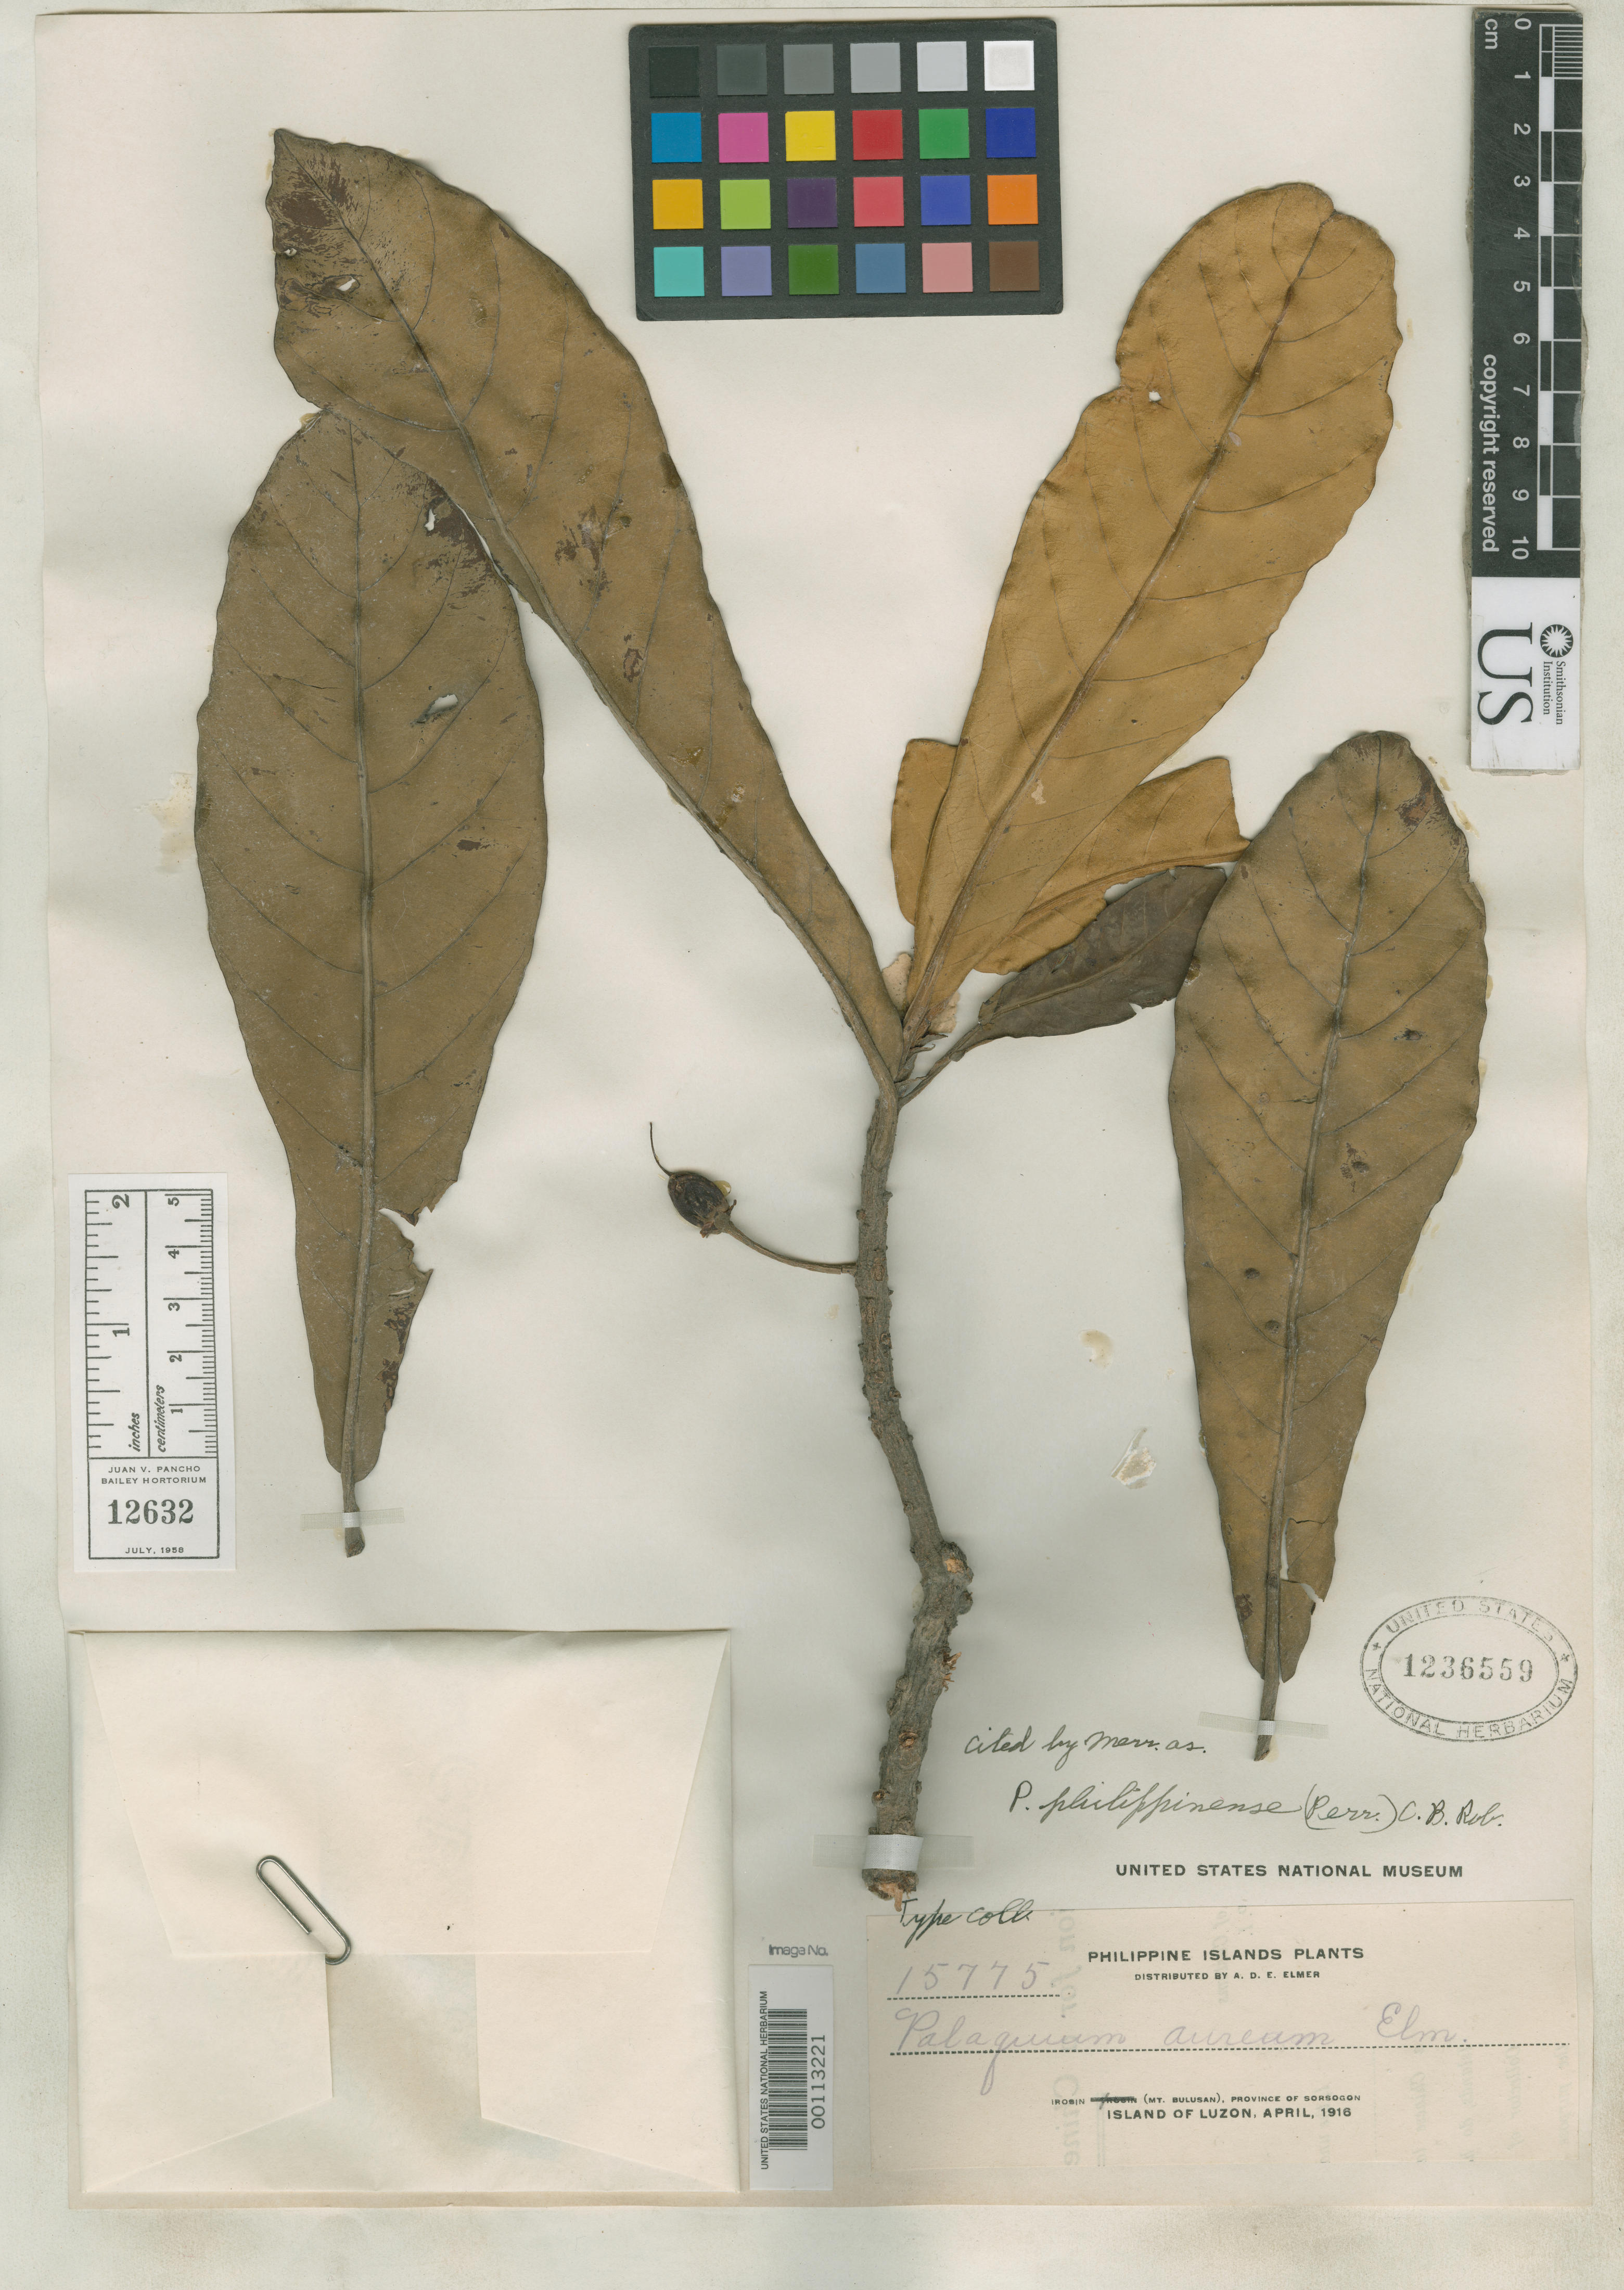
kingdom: Plantae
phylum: Tracheophyta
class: Magnoliopsida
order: Ericales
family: Sapotaceae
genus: Palaquium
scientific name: Palaquium aureum Elmer, nom. inval.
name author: Elmer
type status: Voucher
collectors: A. D. E. Elmer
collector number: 15775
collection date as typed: Apr 1916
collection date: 1916-04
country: Philippines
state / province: Bicol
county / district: Sorsogon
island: Luzon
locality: Irosin (Mt. Bulusan), Province of Sorsogon, Island of Luzon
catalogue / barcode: US 1236559